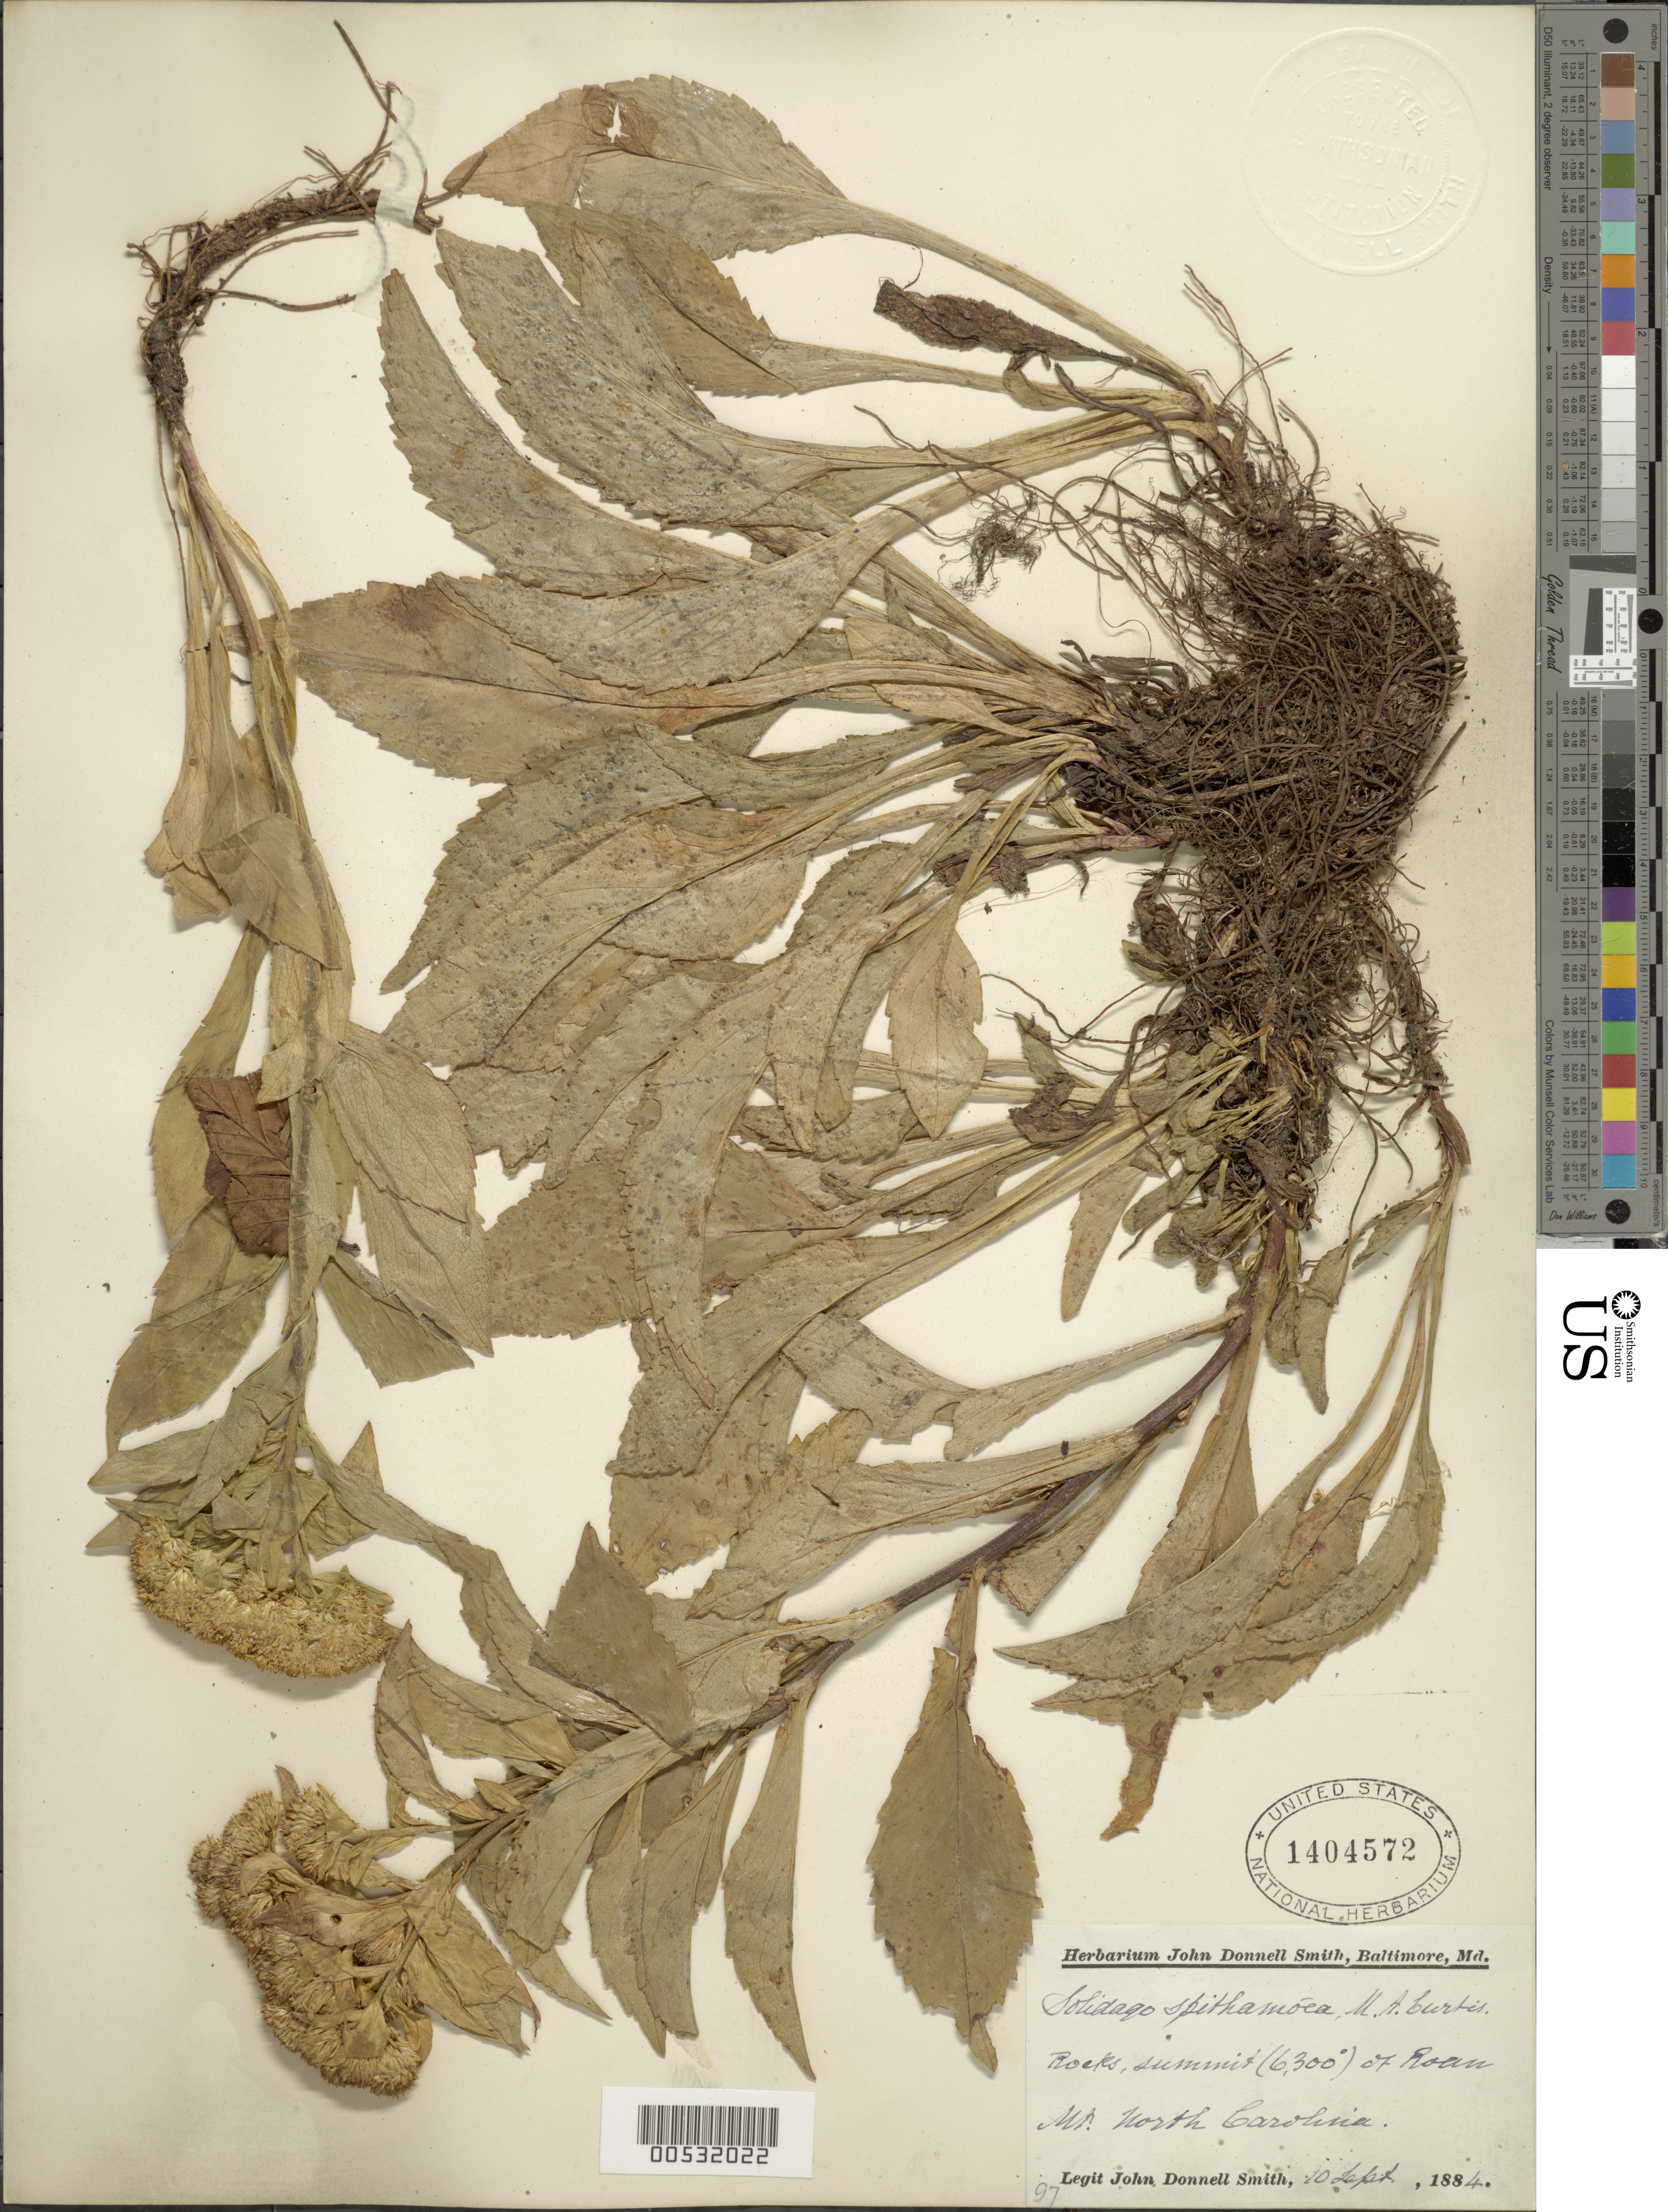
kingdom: Plantae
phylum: Tracheophyta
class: Magnoliopsida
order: Asterales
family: Asteraceae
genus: Solidago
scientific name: Solidago spithamaea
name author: M.A. Curtis ex A. Gray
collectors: J. Donnell Smith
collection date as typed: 10 Sep 1884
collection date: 1884-09-10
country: United States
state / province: North Carolina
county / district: Mitchell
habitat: Rocks.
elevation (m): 1920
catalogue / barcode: US 1404572